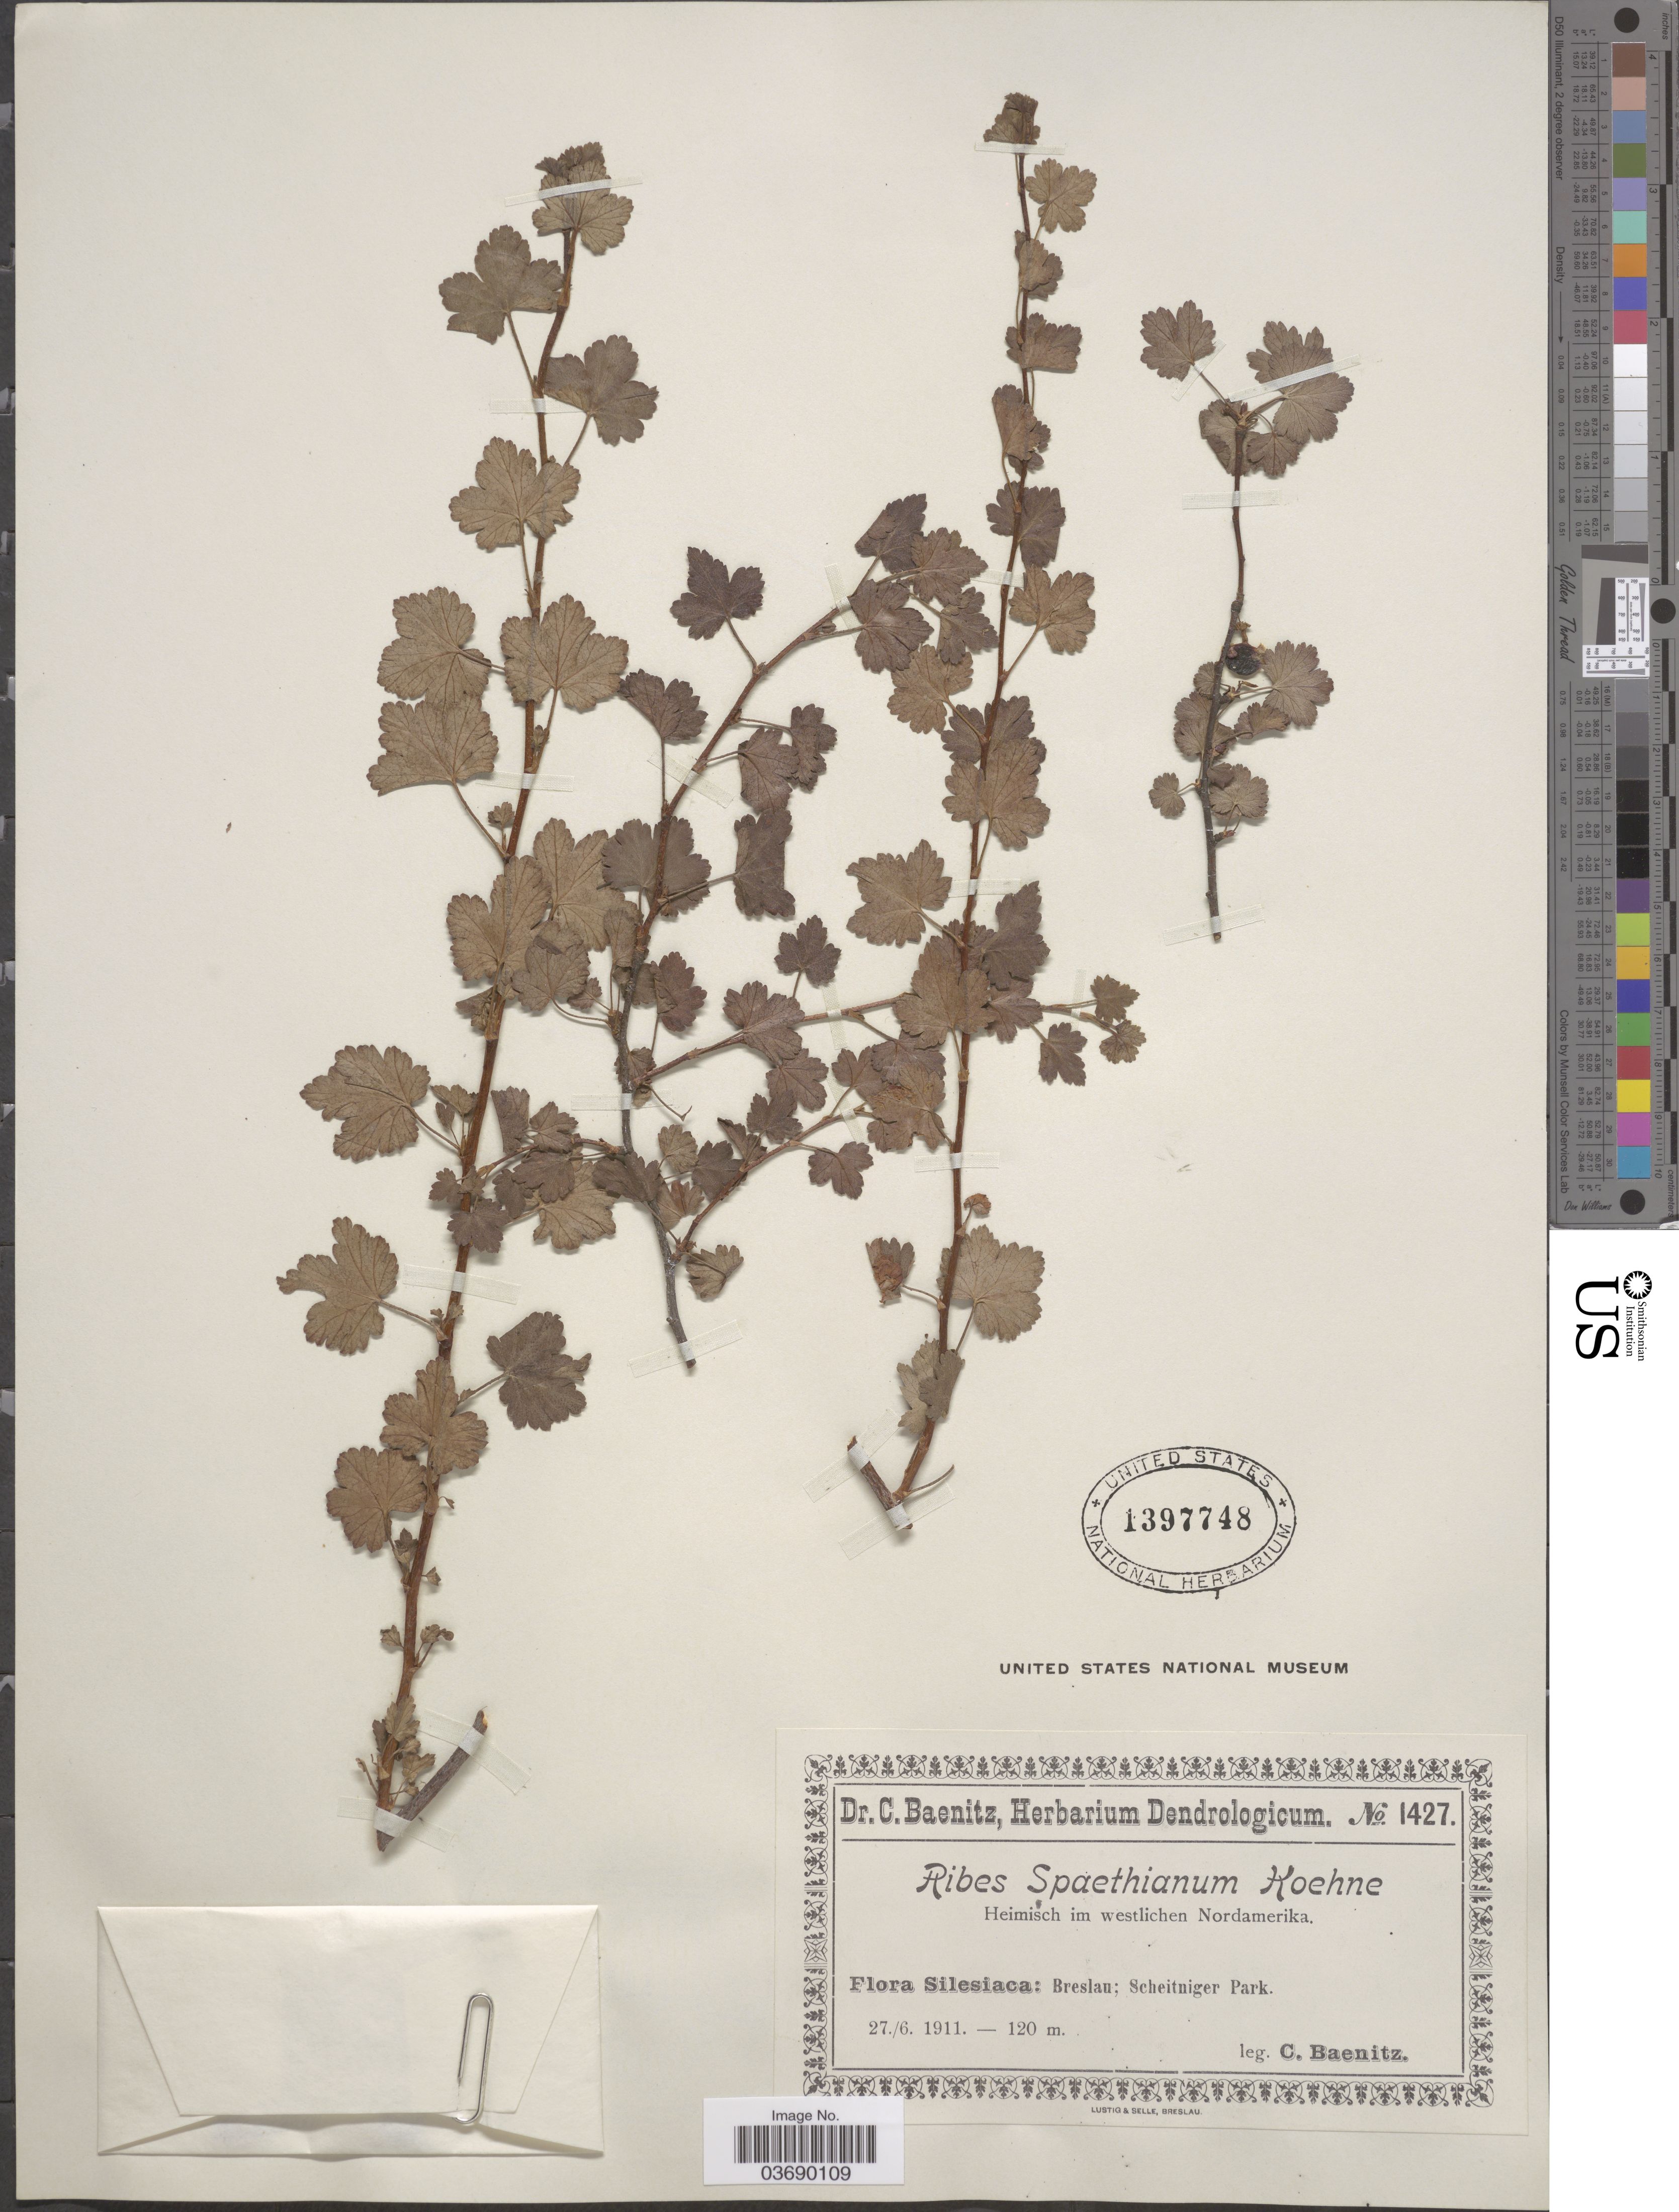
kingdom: Plantae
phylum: Tracheophyta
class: Magnoliopsida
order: Saxifragales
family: Grossulariaceae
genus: Ribes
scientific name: Ribes spathianum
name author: Koehne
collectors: C. G. Baenitz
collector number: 1427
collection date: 1911-06-27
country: Poland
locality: Silesiaca: Breslau; Scheitniger Park.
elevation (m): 120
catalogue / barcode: US 1397748